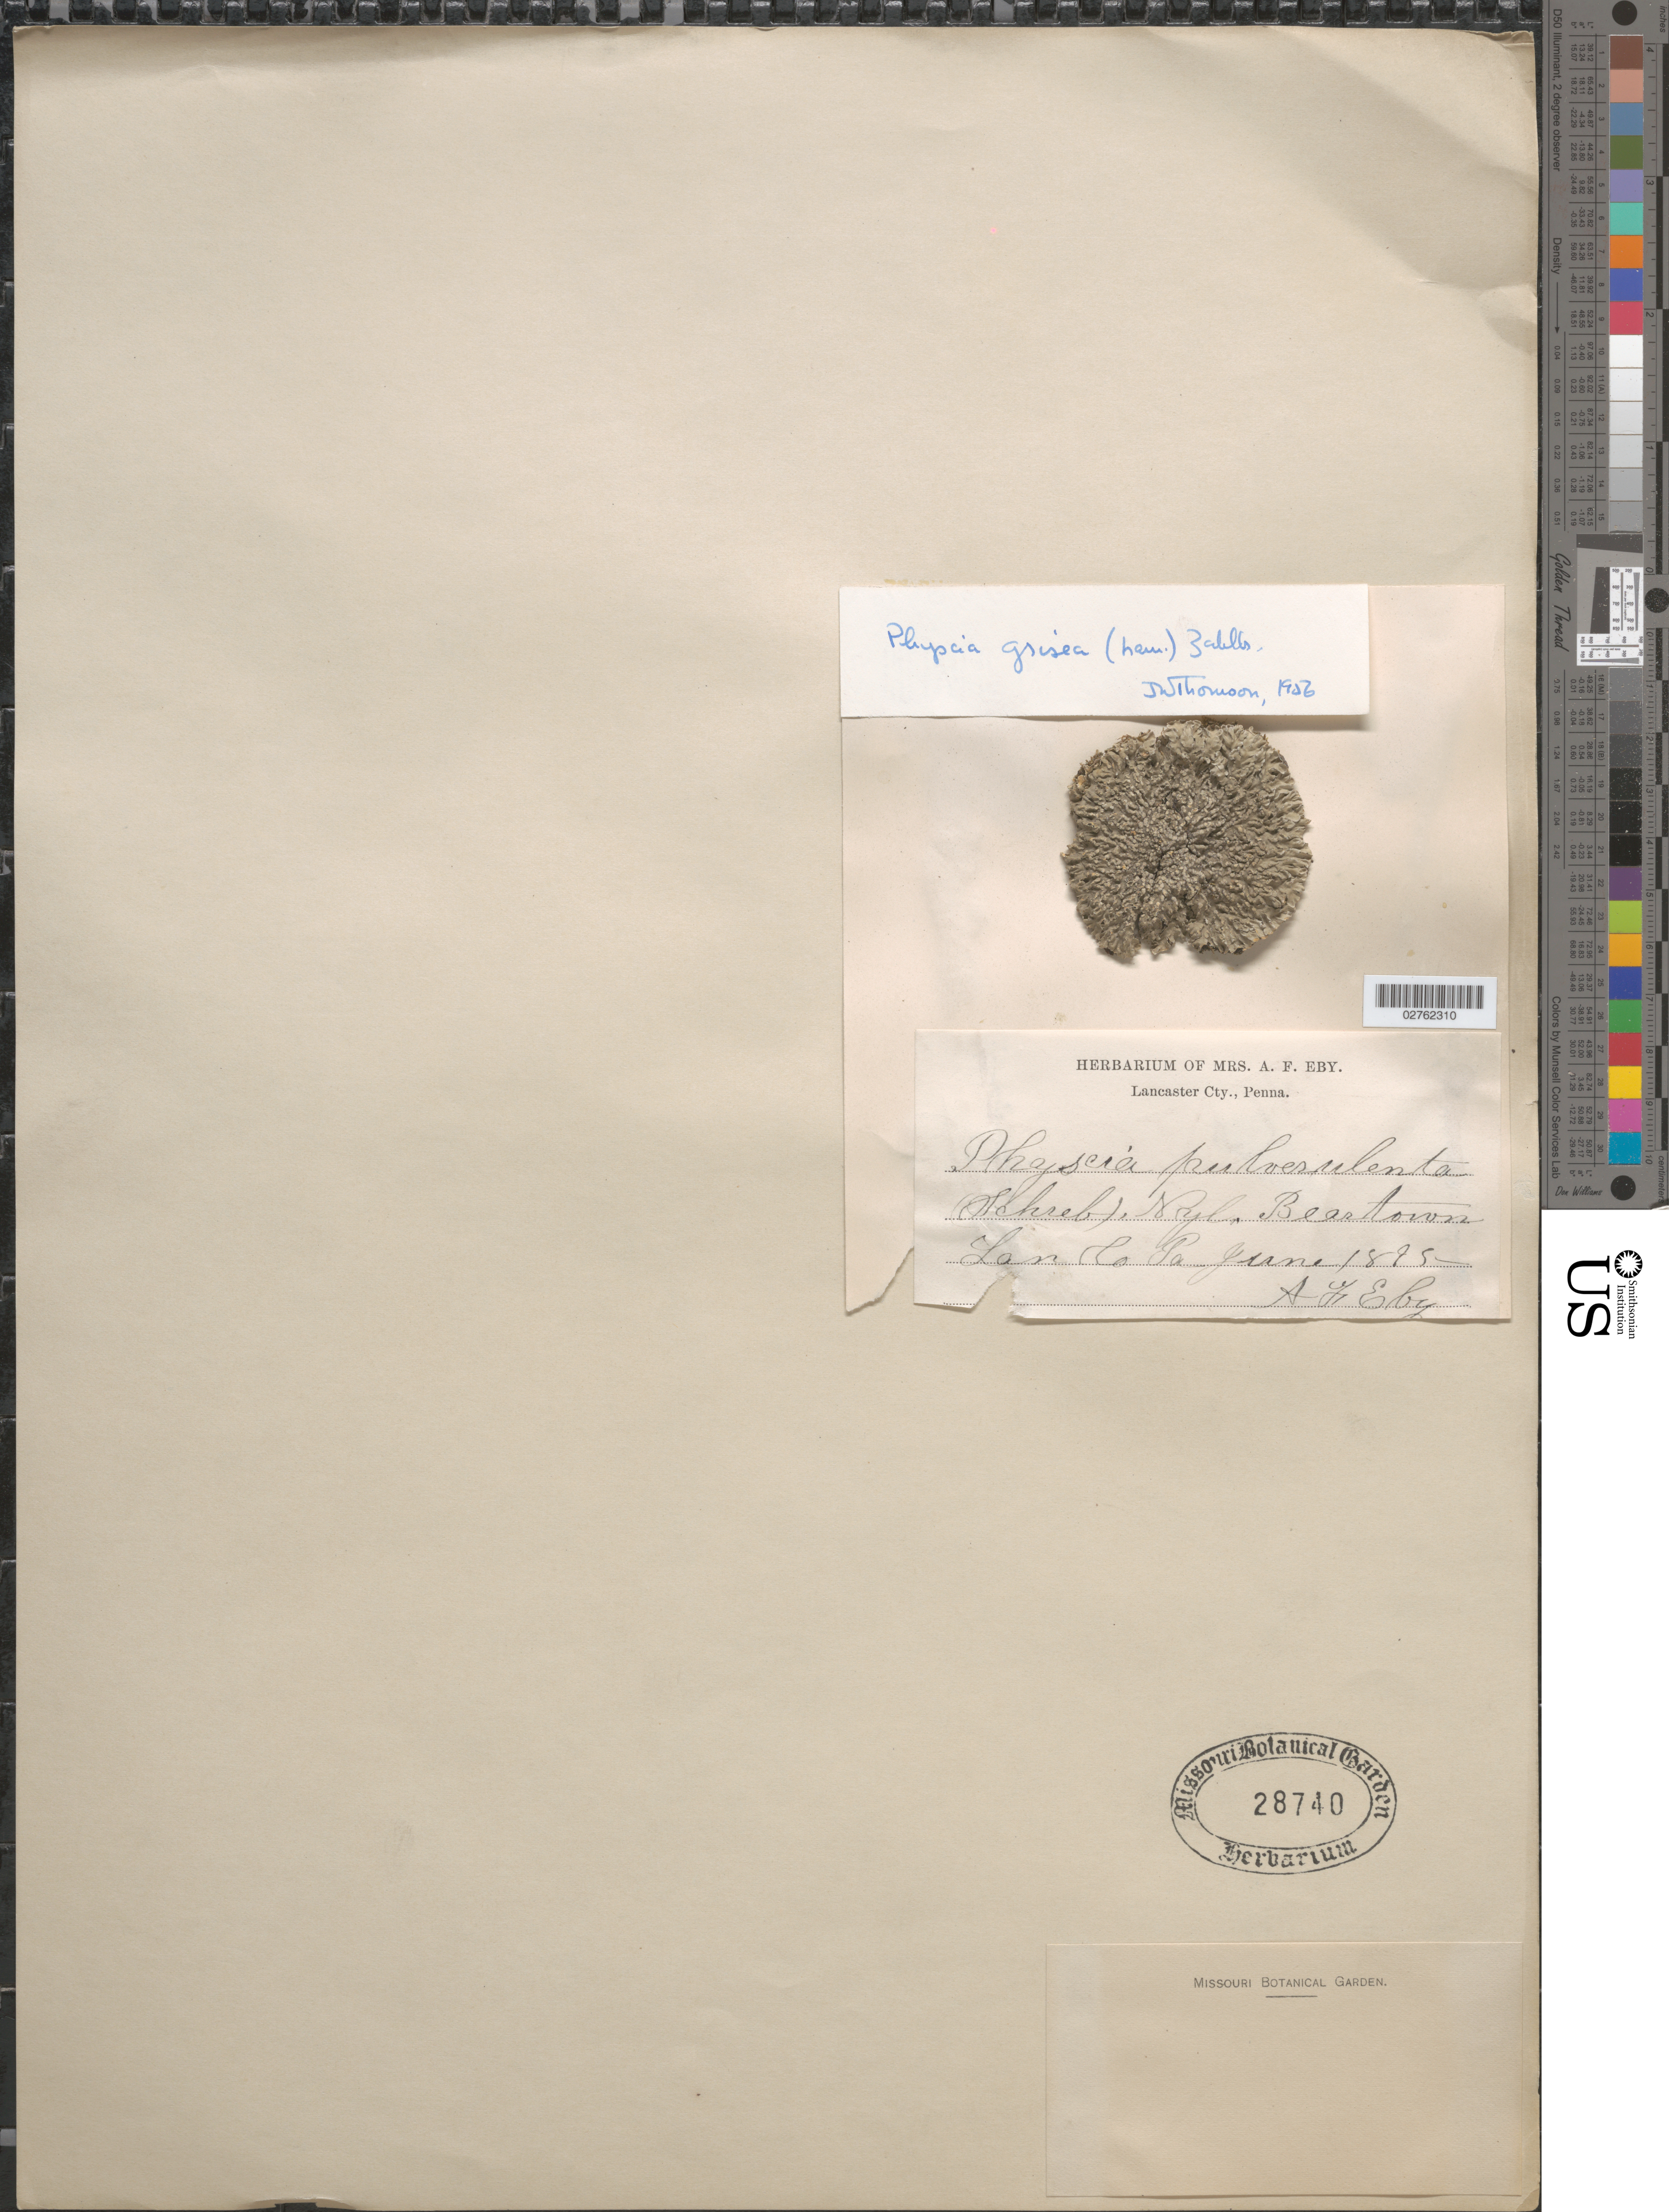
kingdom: Fungi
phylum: Ascomycota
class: Lecanoromycetes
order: Caliciales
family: Physciaceae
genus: Physconia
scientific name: Physconia detersa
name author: (Nyl.) Poelt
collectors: A. F. Eby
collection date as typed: Jun 1895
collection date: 1895-06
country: United States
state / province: Pennsylvania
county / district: Lancaster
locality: Beartown